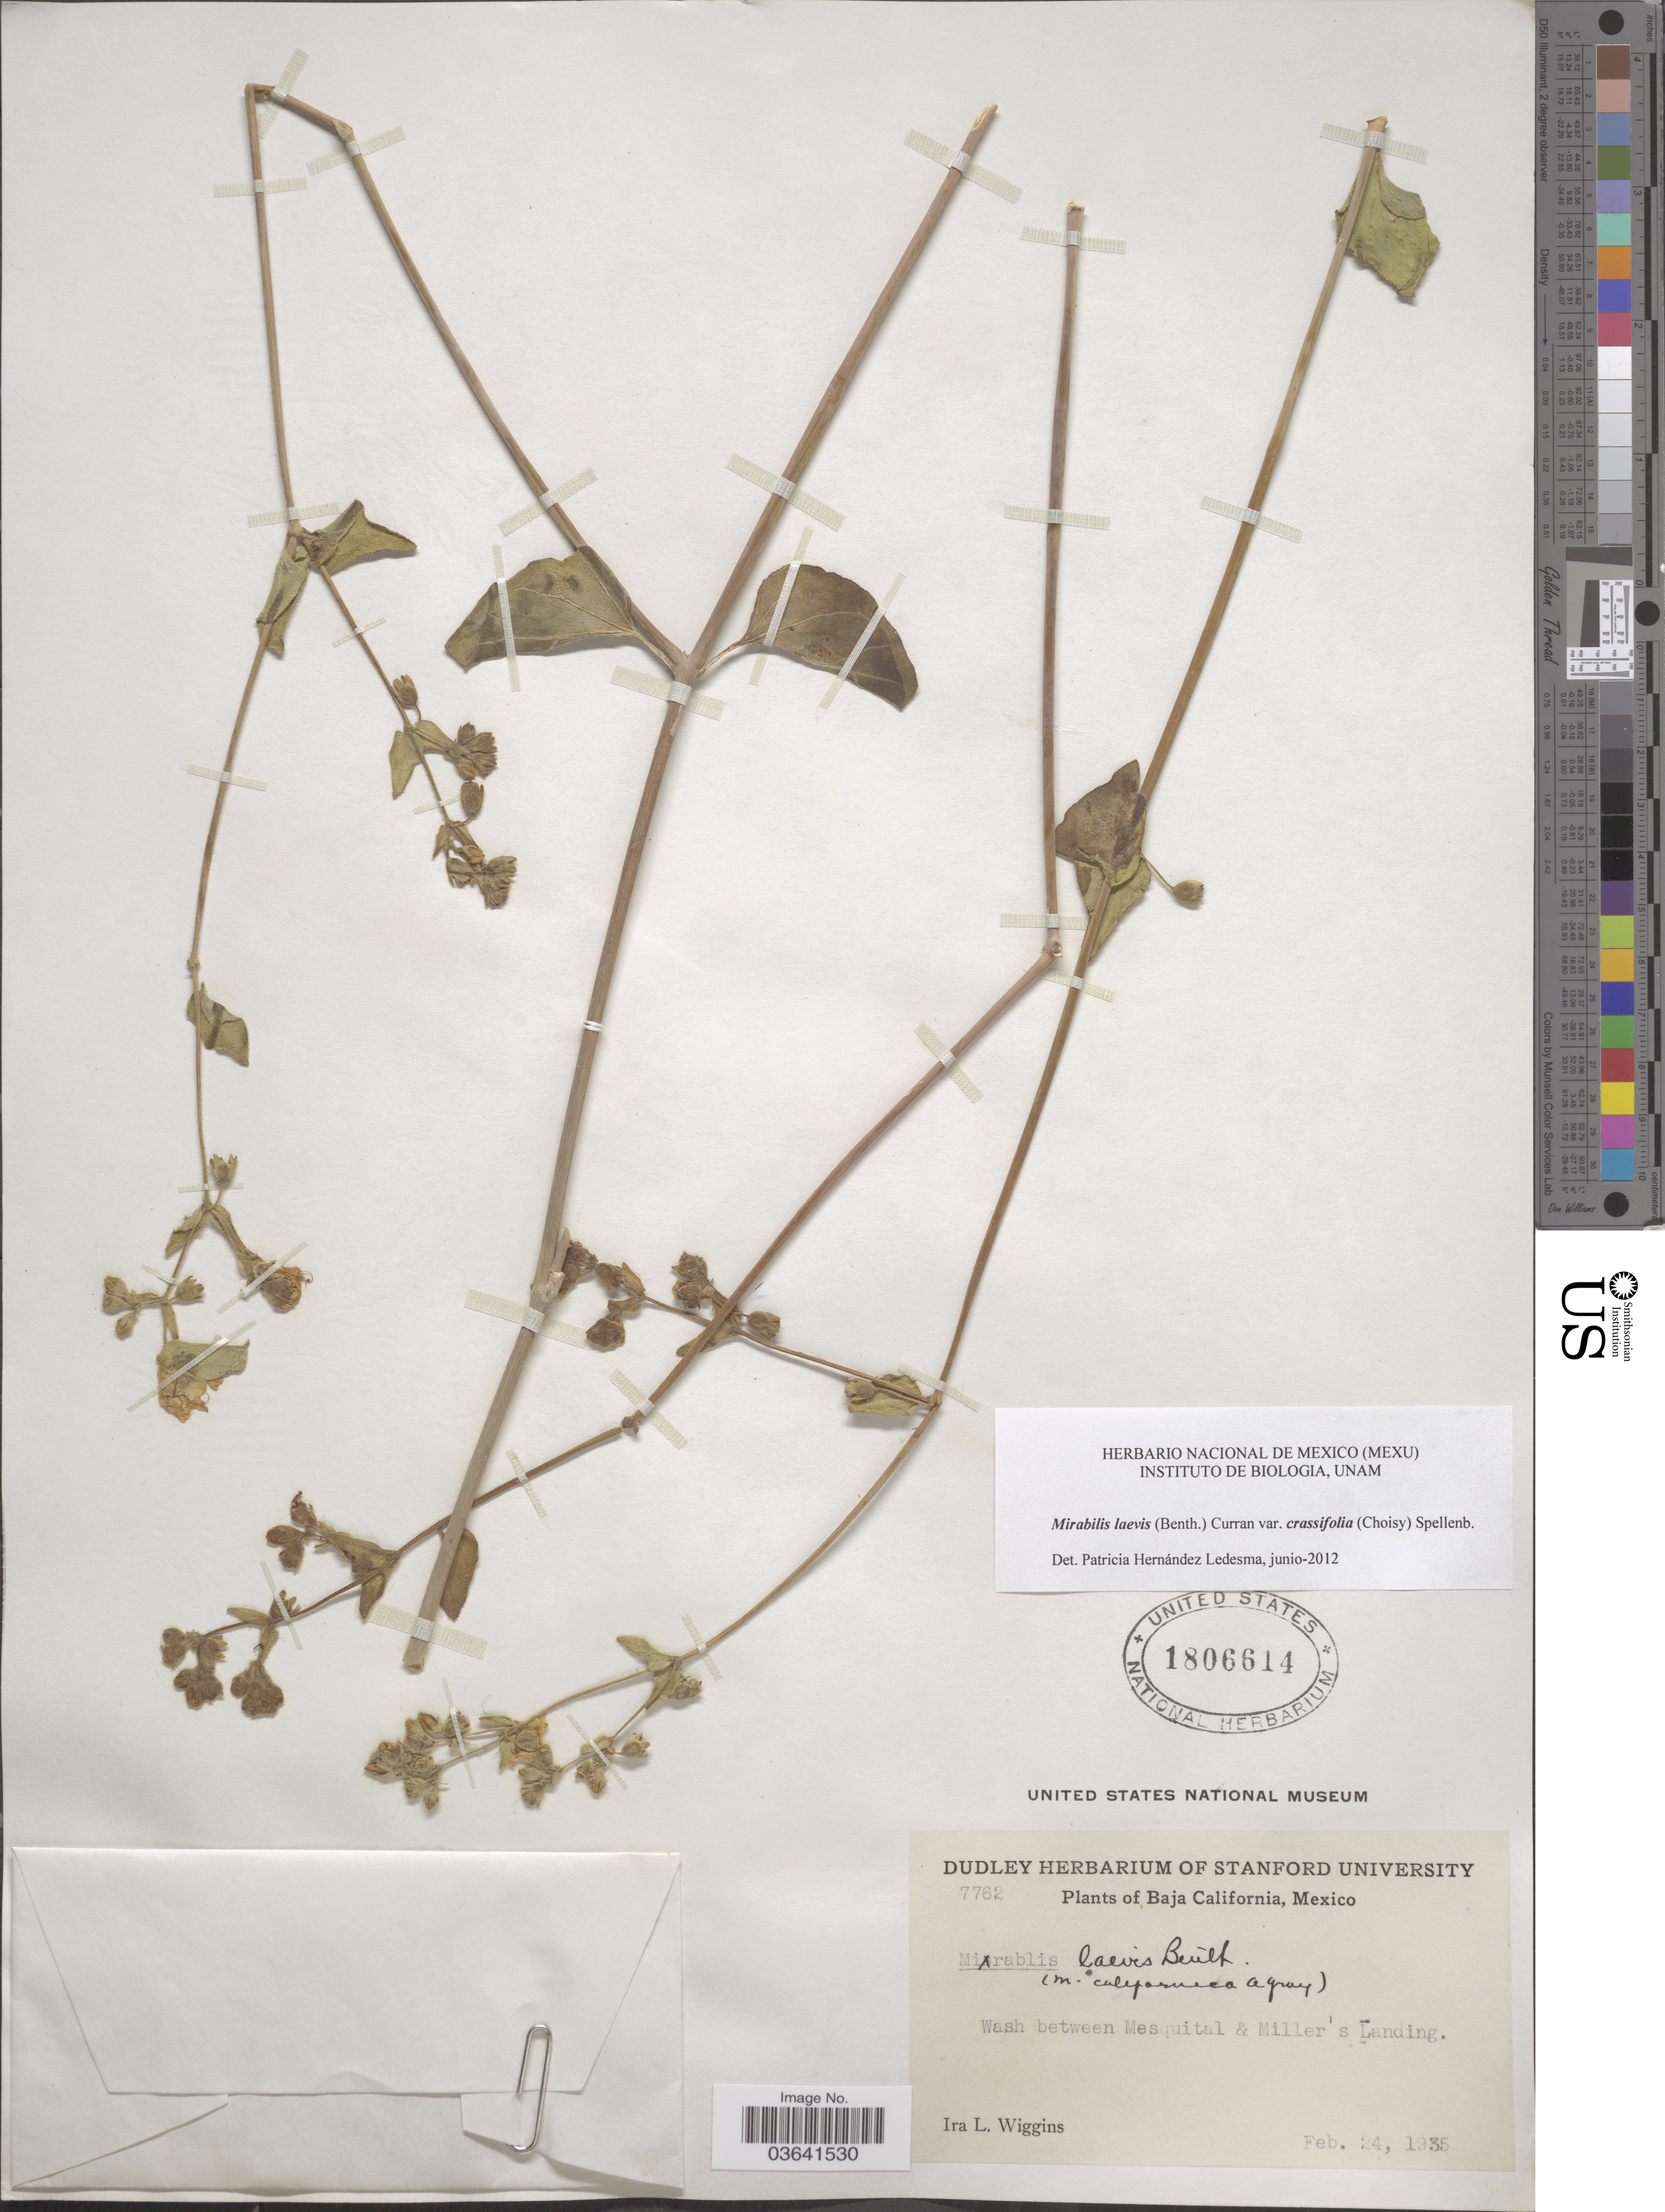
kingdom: Plantae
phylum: Tracheophyta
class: Magnoliopsida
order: Caryophyllales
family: Nyctaginaceae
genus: Mirabilis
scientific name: Mirabilis laevis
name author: (Benth.) Curran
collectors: I. L. Wiggins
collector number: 7762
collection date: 1935-02-24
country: Mexico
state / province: Baja California Norte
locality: Wash between Mesquital & Miller's Landing.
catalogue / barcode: US 1806614